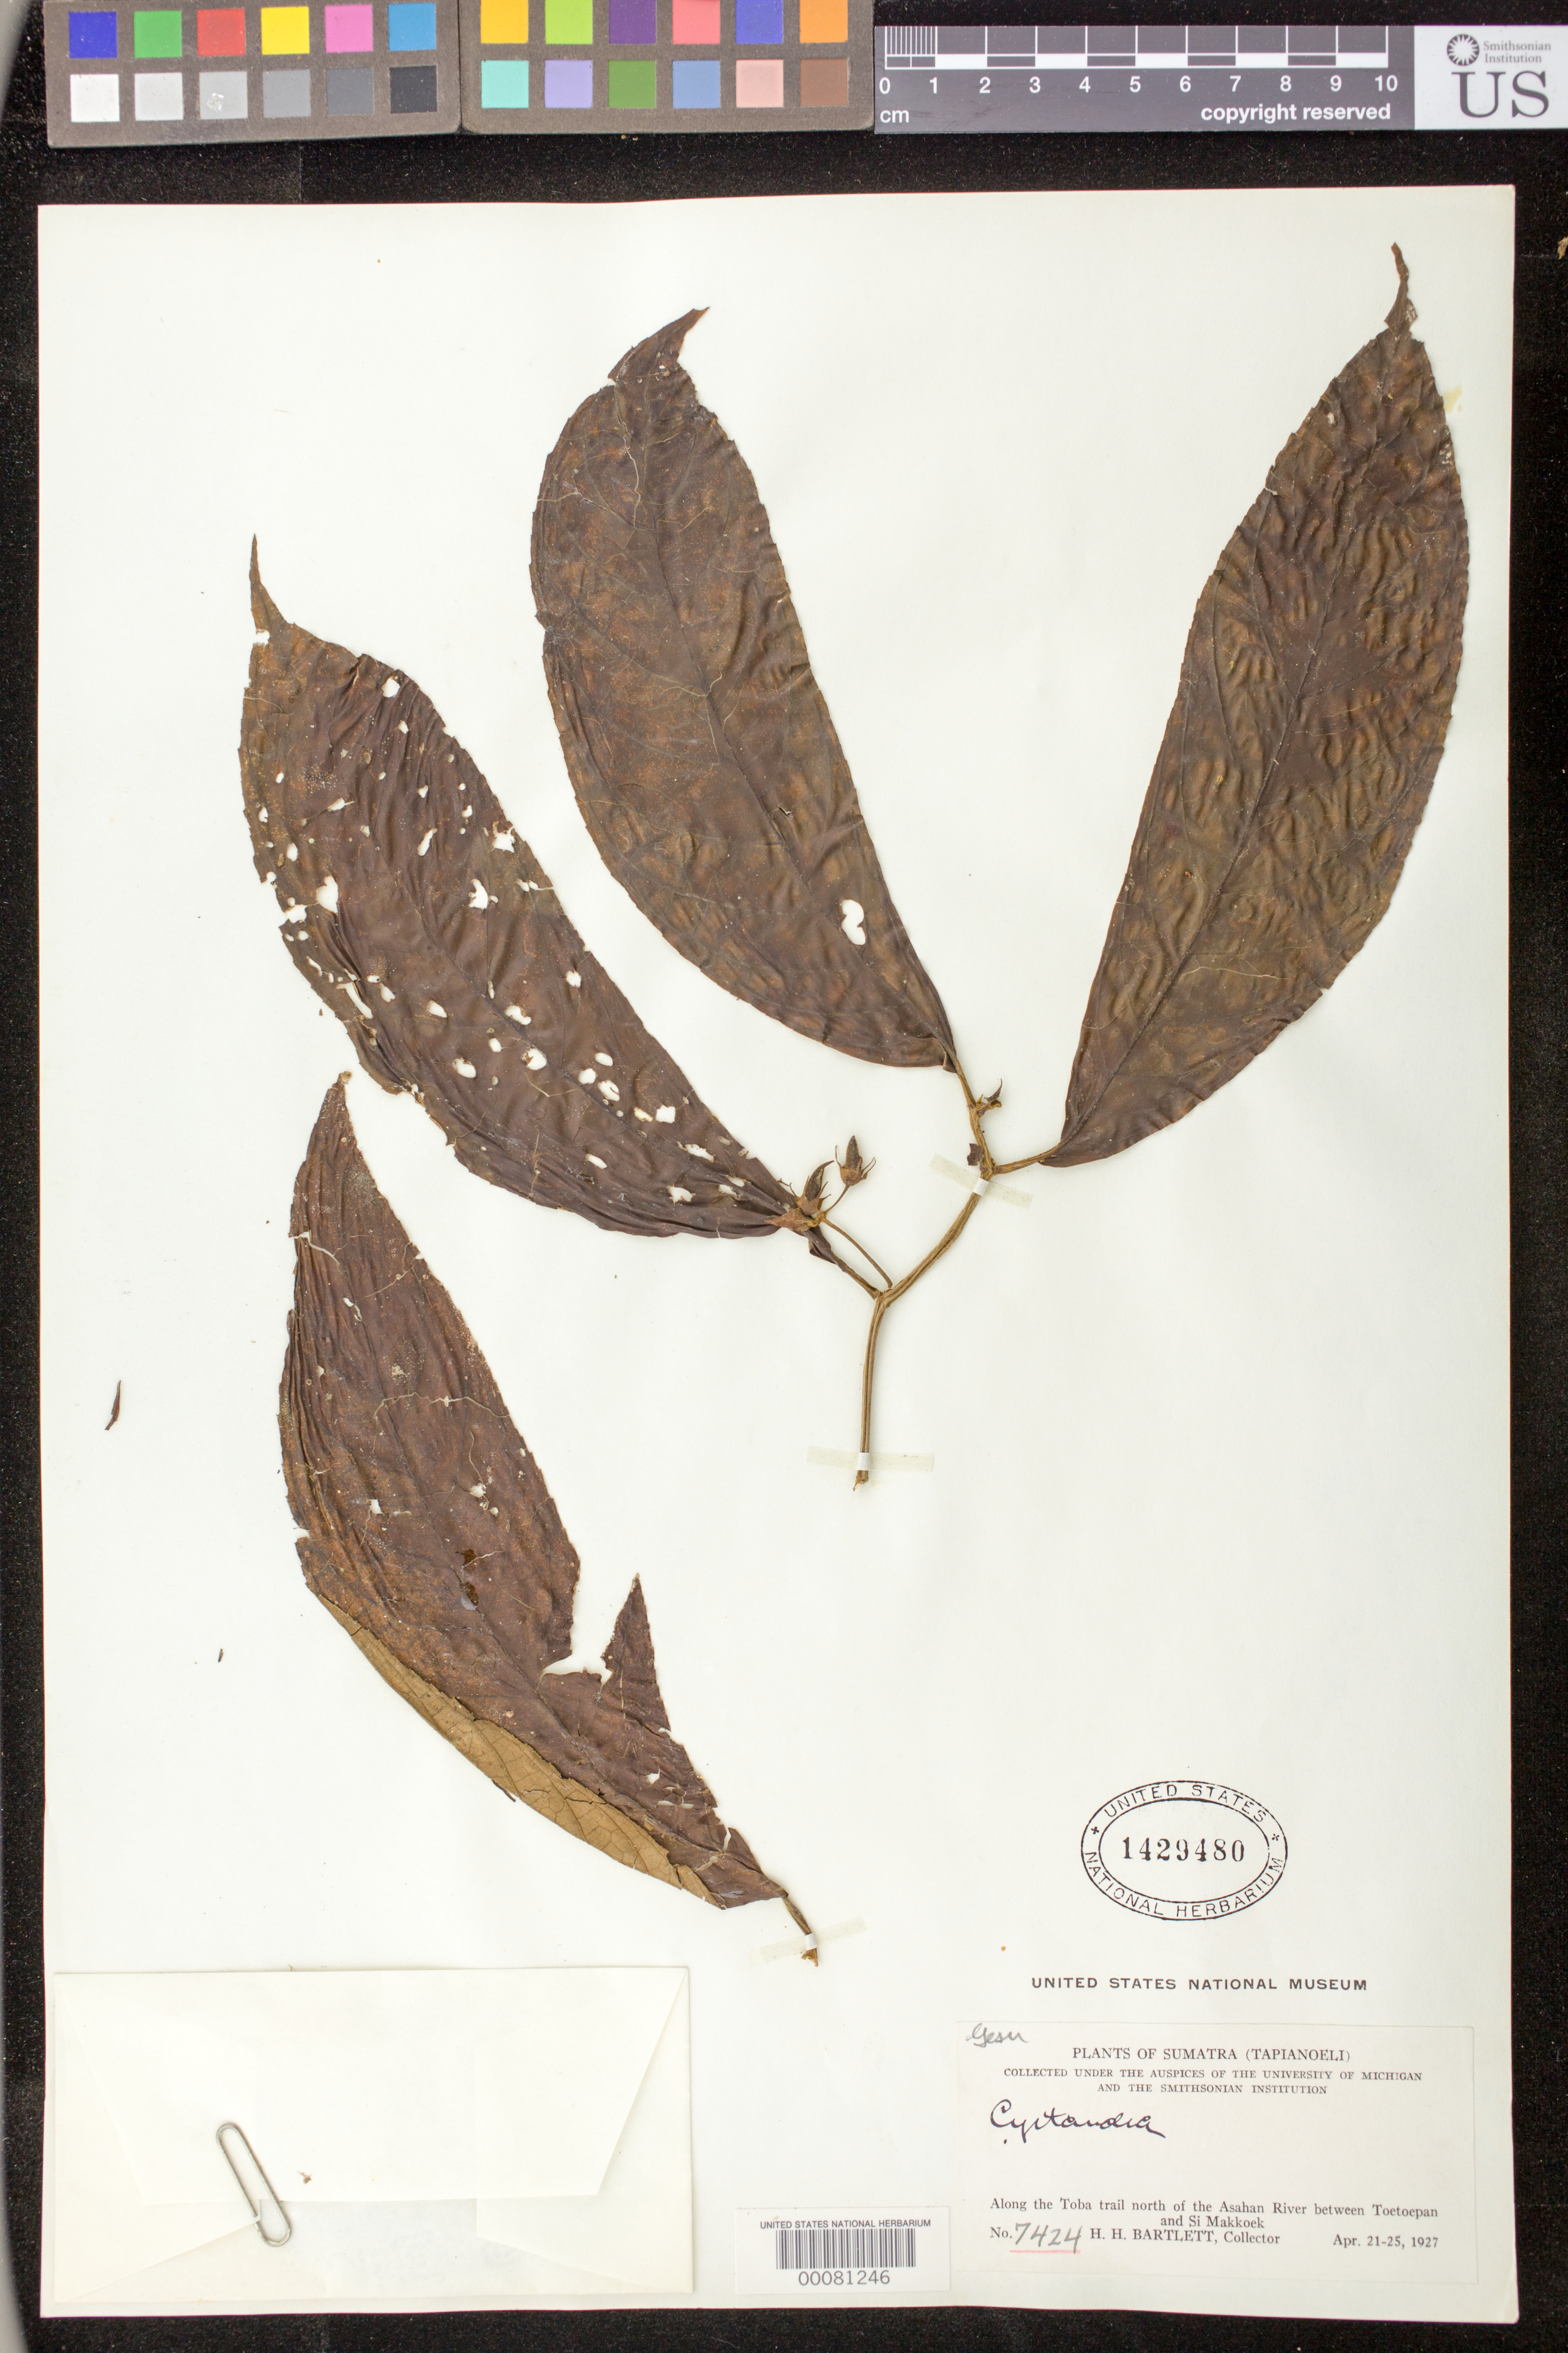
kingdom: Plantae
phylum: Tracheophyta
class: Magnoliopsida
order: Lamiales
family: Gesneriaceae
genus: Cyrtandra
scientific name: Cyrtandra sp.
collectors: H. H. Bartlett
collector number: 7424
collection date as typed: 21-25 Apr 1927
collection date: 1927-04-21/1927-04-25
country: Indonesia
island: Sumatra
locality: Along the toba trail n of the asahan river between toetoepan and si makkoek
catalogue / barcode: US 1429480